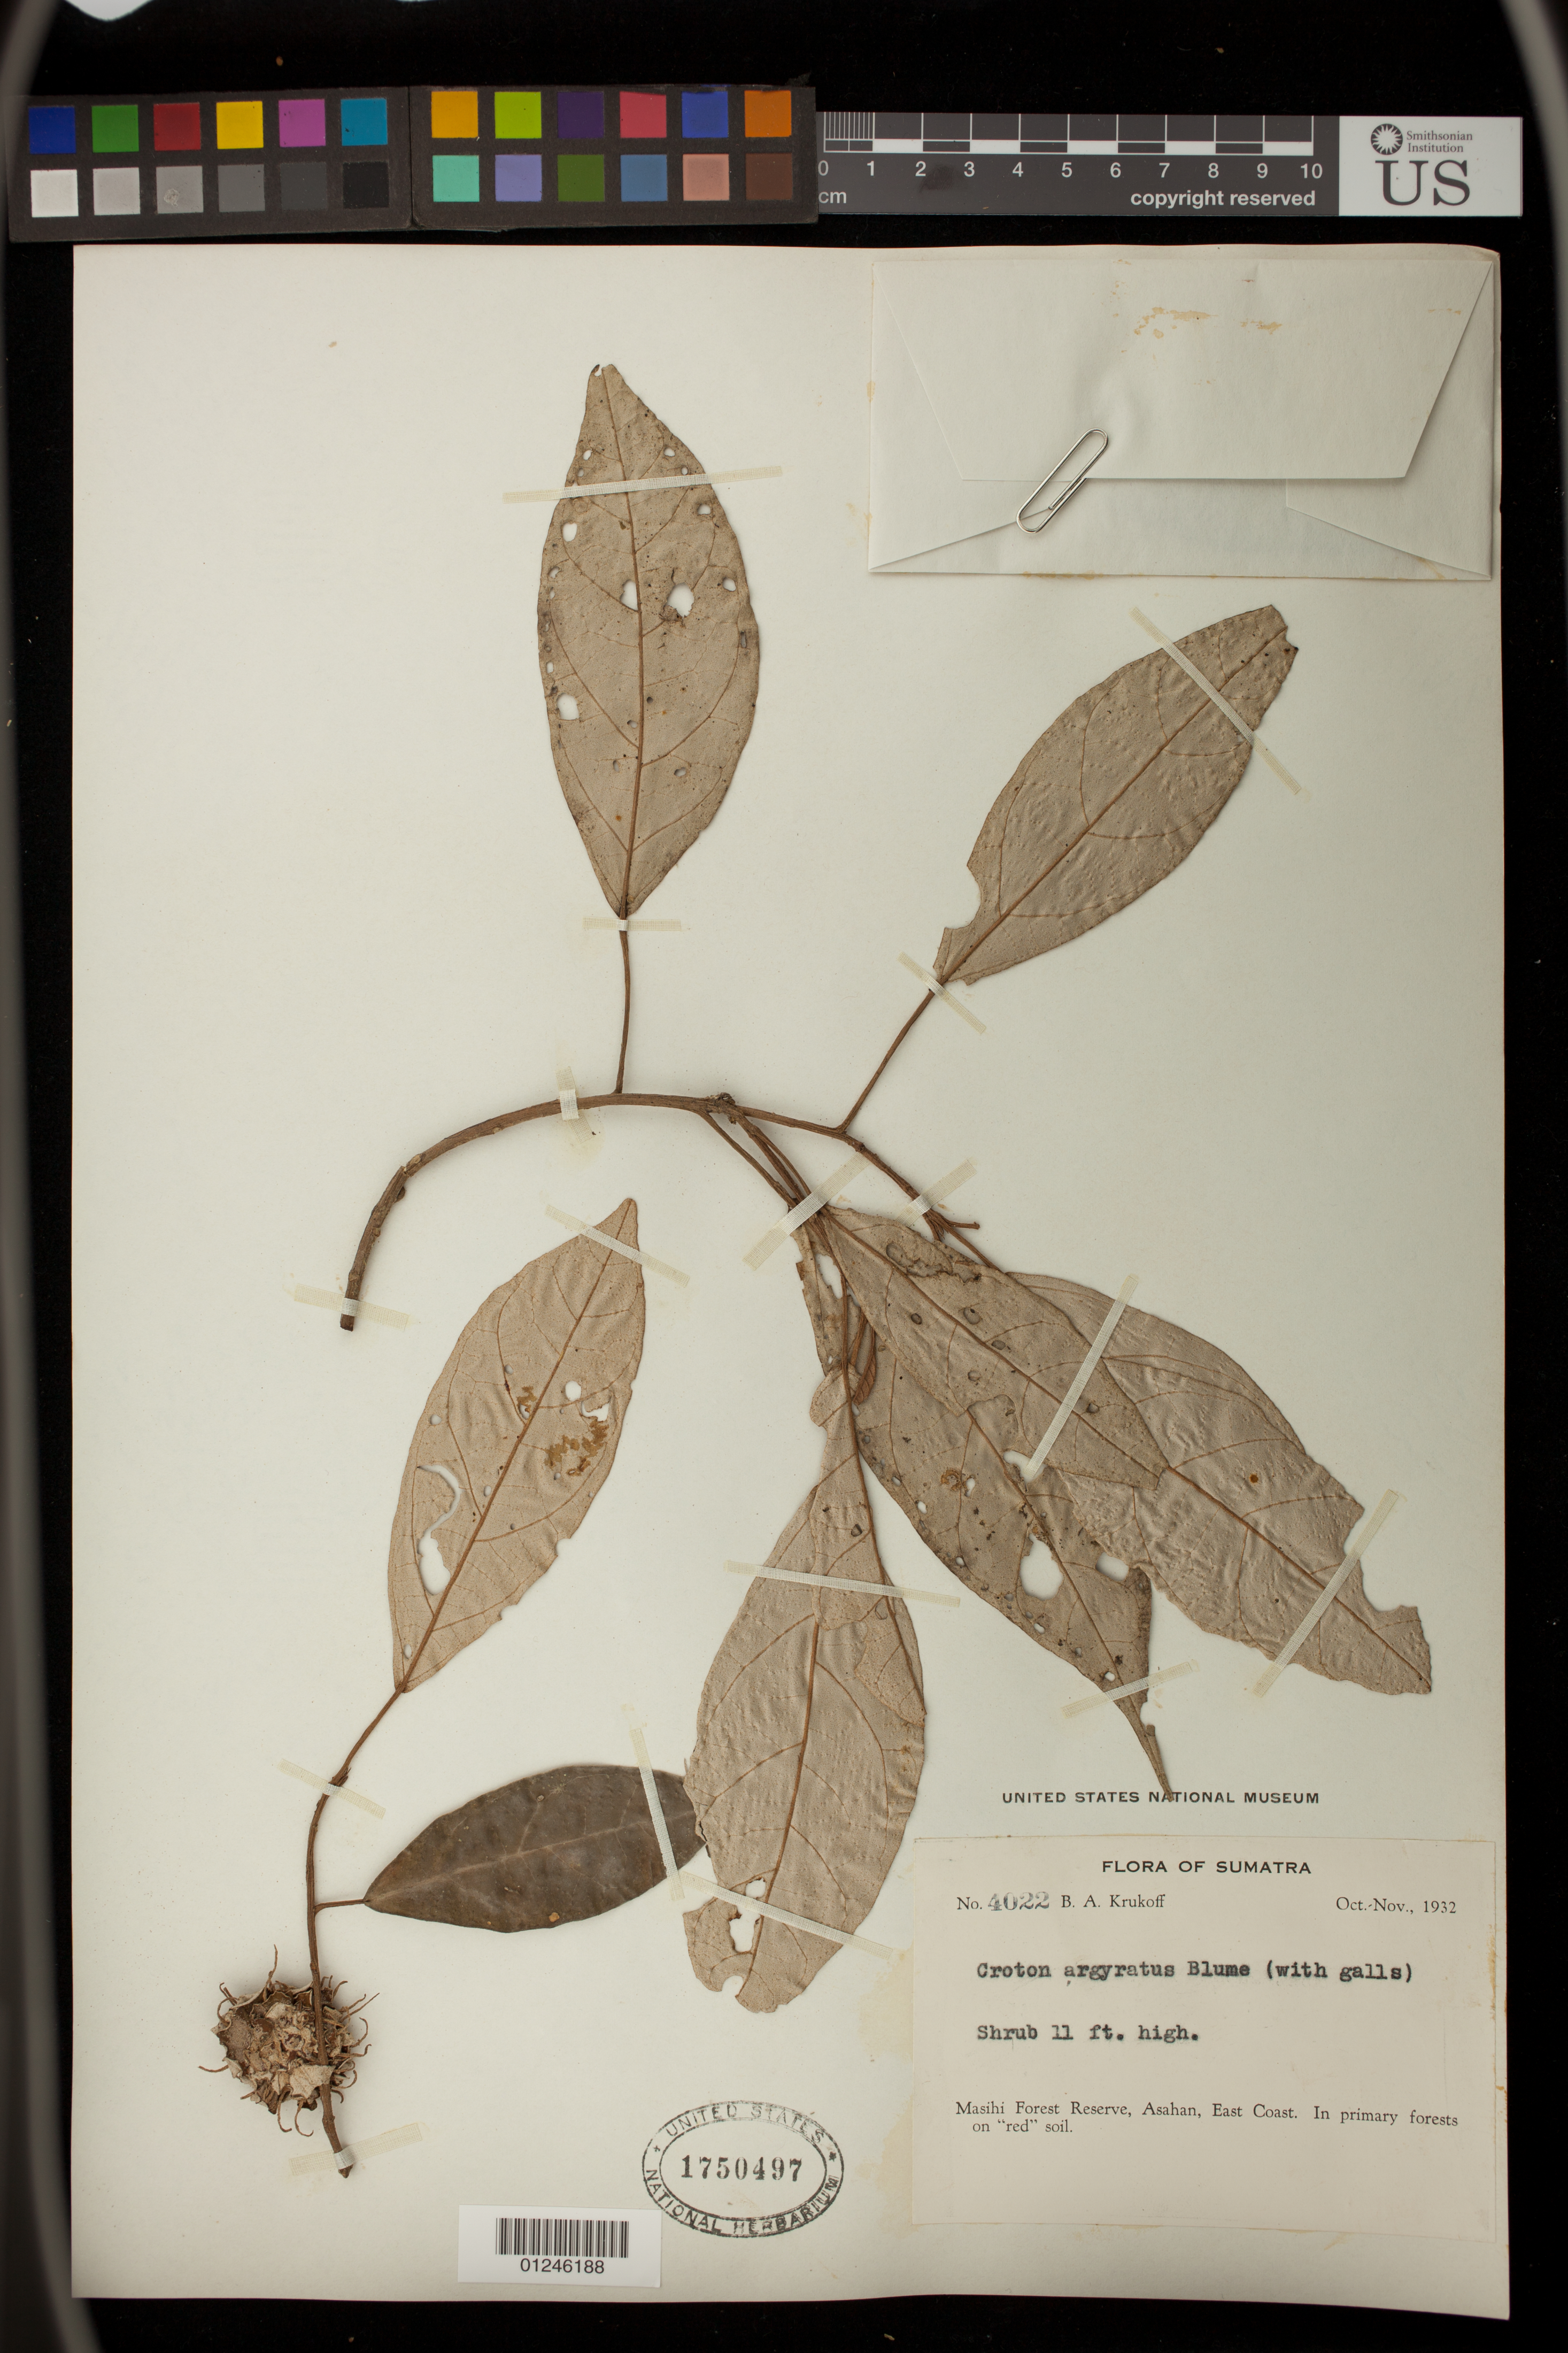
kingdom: Plantae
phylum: Tracheophyta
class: Magnoliopsida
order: Malpighiales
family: Euphorbiaceae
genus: Croton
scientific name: Croton argyratus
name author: Blume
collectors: B. A. Krukoff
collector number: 4022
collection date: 1932-10-01/1932-11-01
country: Indonesia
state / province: Sumatra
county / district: Sumatera Utara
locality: Masihi Forest Reserve, Asahan, East Coast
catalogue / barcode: US 1750497